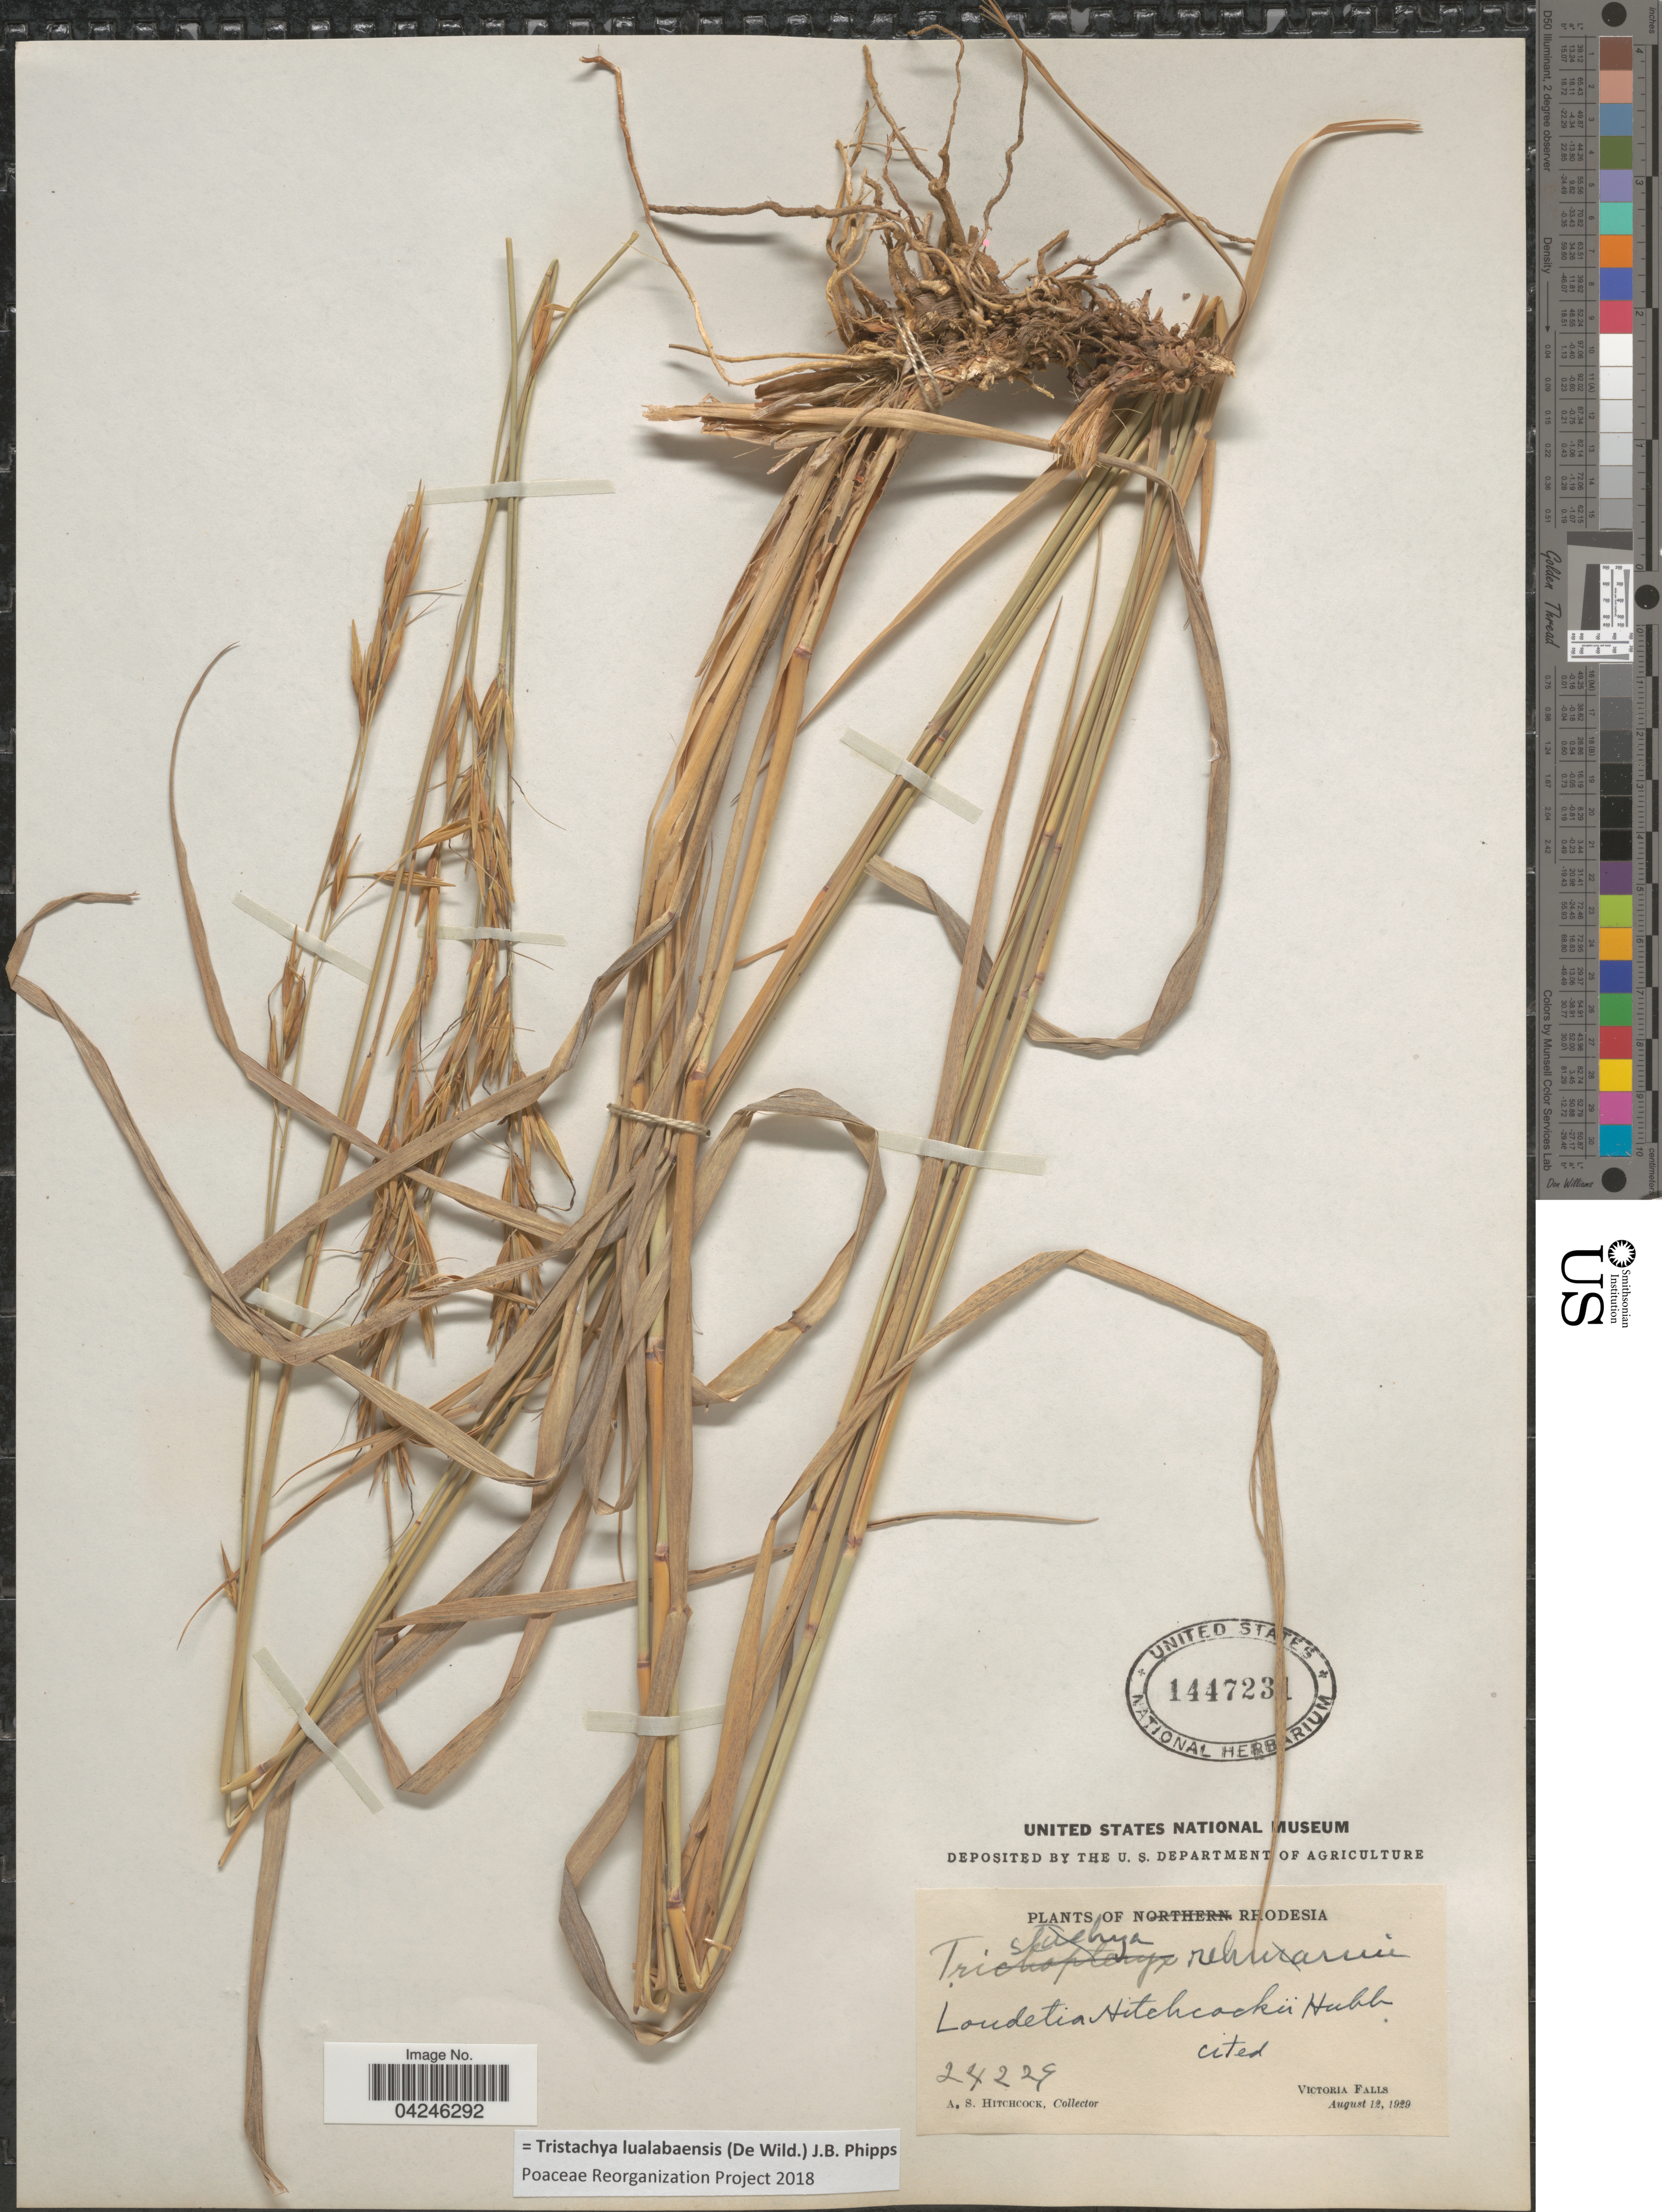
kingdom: Plantae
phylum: Tracheophyta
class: Liliopsida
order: Poales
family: Poaceae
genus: Tristachya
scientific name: Tristachya lualabaensis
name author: (De Wild.) J.B. Phipps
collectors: A. S. Hitchcock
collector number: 24229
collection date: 1929-08-12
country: Zimbabwe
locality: Rhodesia. Victoria Falls.